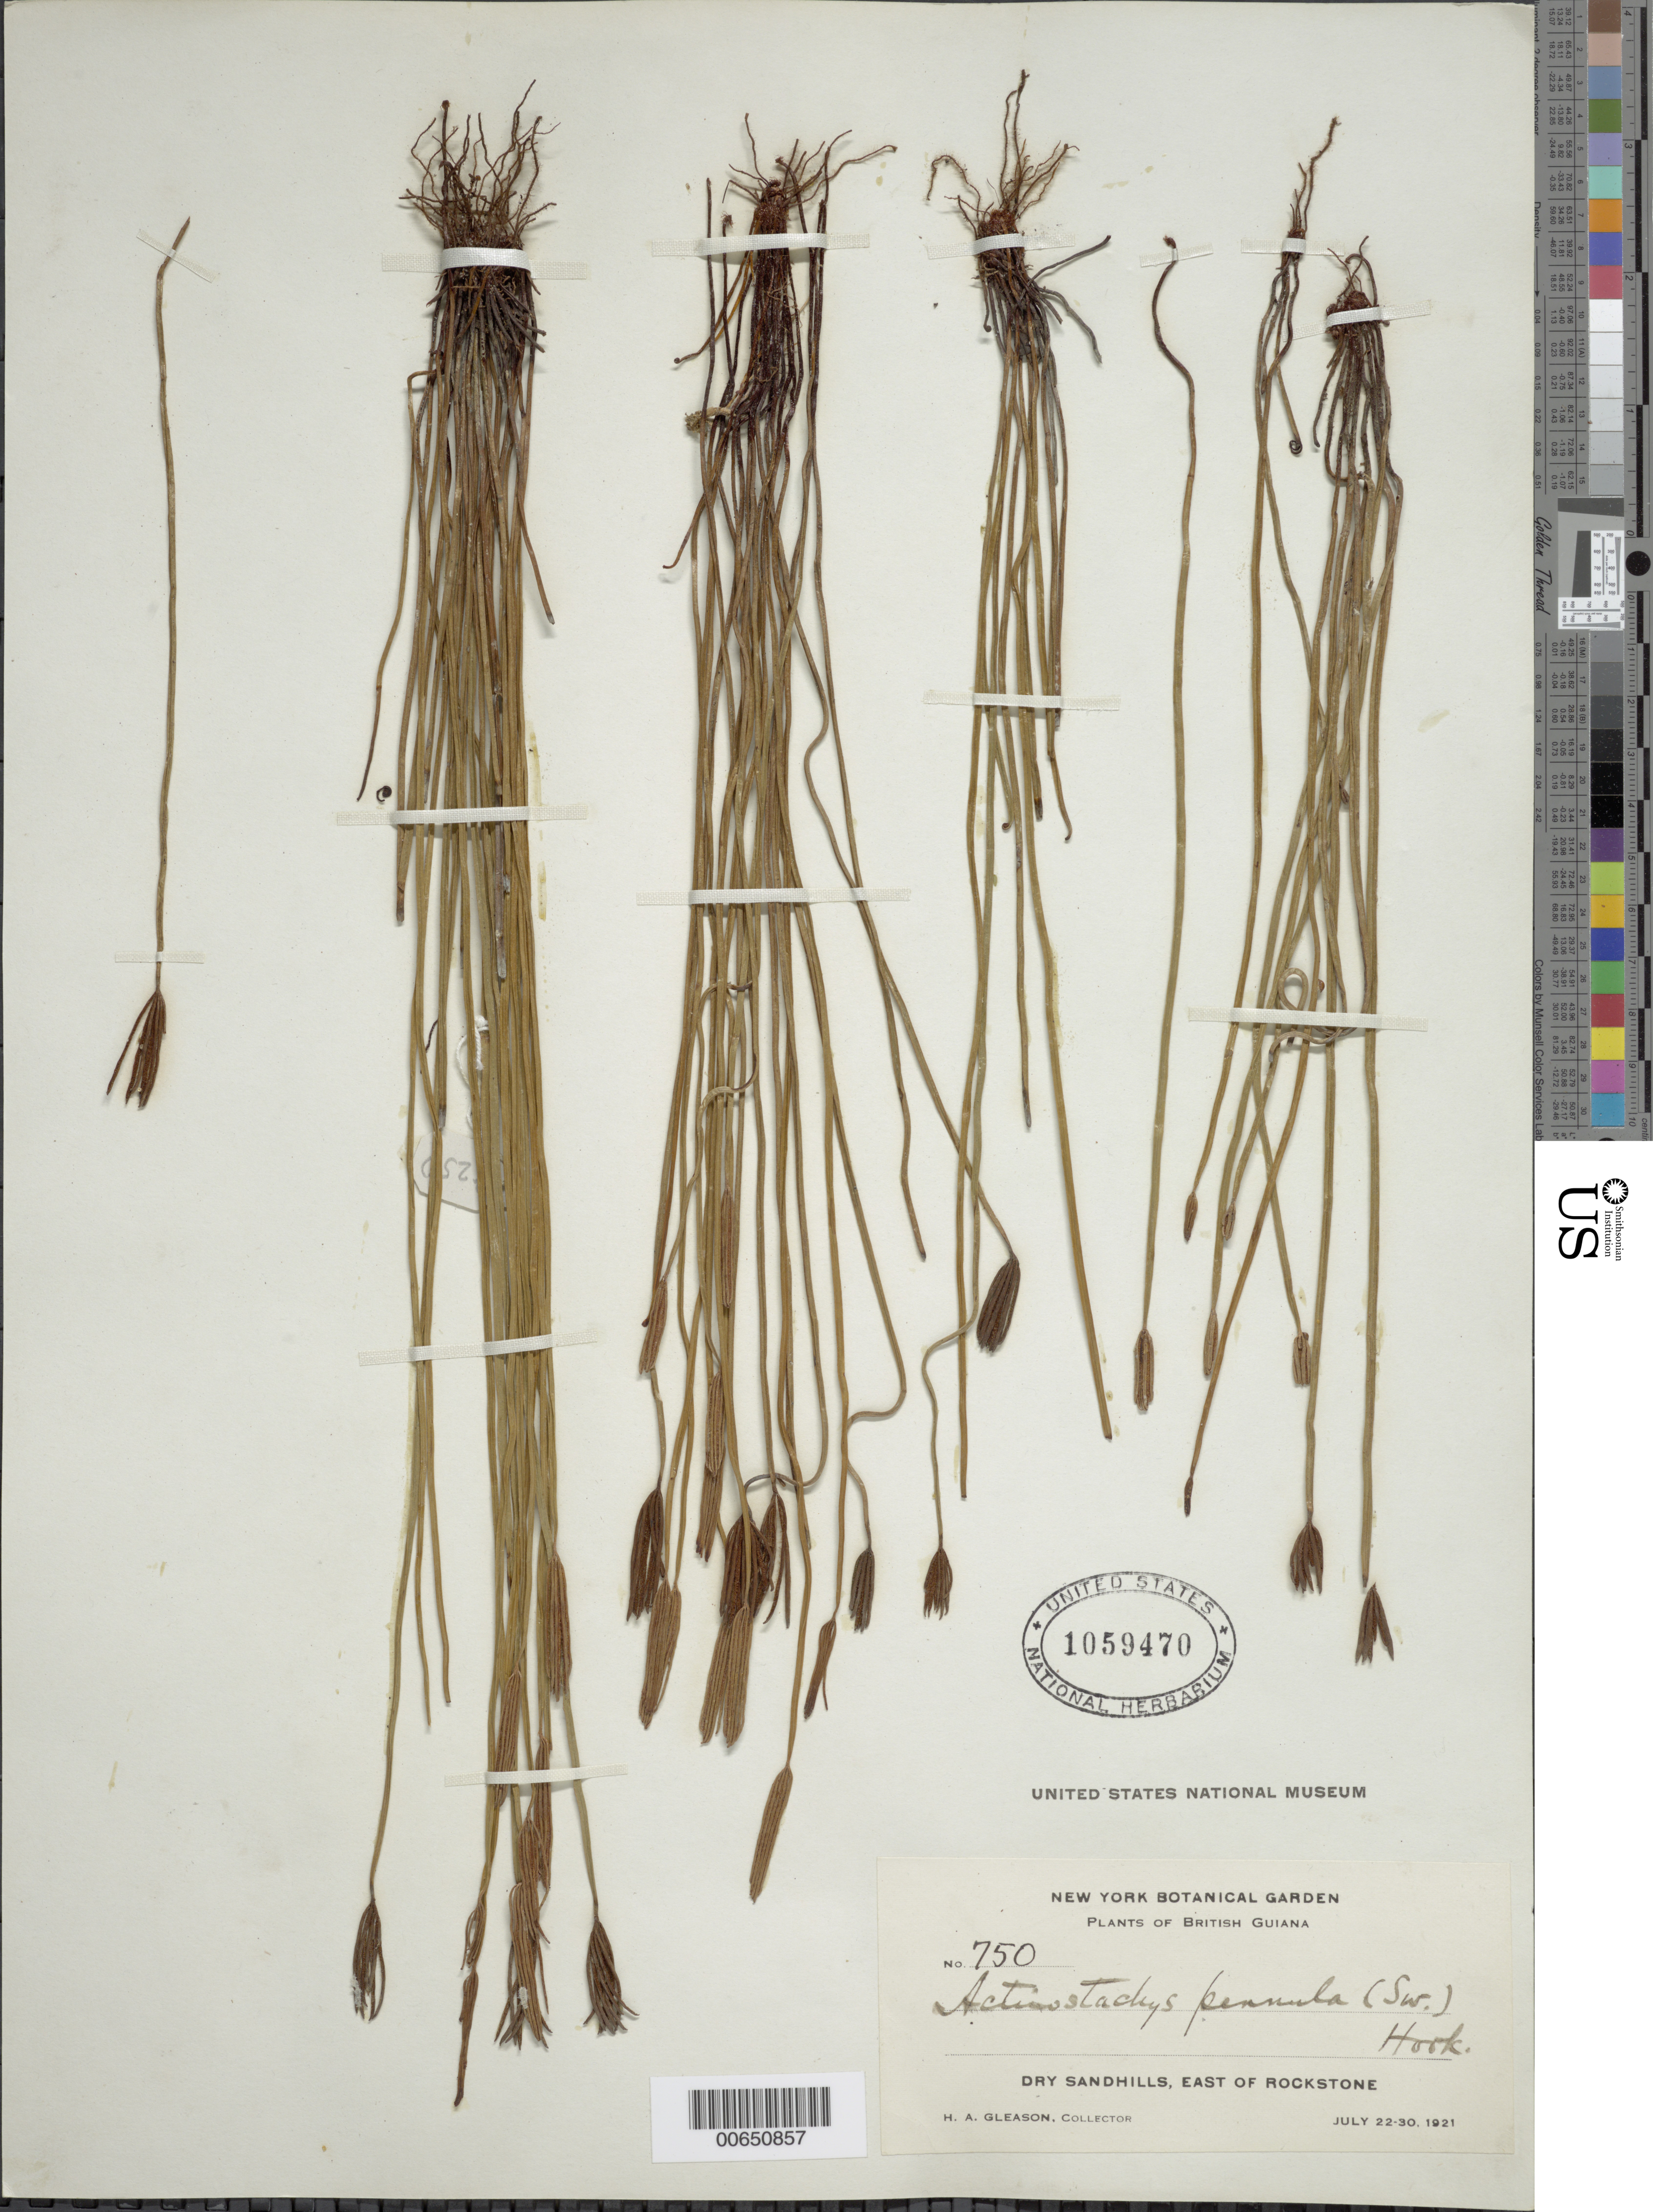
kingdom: Plantae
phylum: Tracheophyta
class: Polypodiopsida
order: Schizaeales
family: Schizaeaceae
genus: Actinostachys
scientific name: Actinostachys pennula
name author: (Sw.) Hook.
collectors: H. A. Gleason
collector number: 750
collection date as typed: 22-Jul-21 to 30-Jul-21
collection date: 1921-07-22/1921-07-30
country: Guyana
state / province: U. Demerara-Berbice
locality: Rockstone, E of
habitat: Dry sandhills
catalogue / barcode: US 1059470